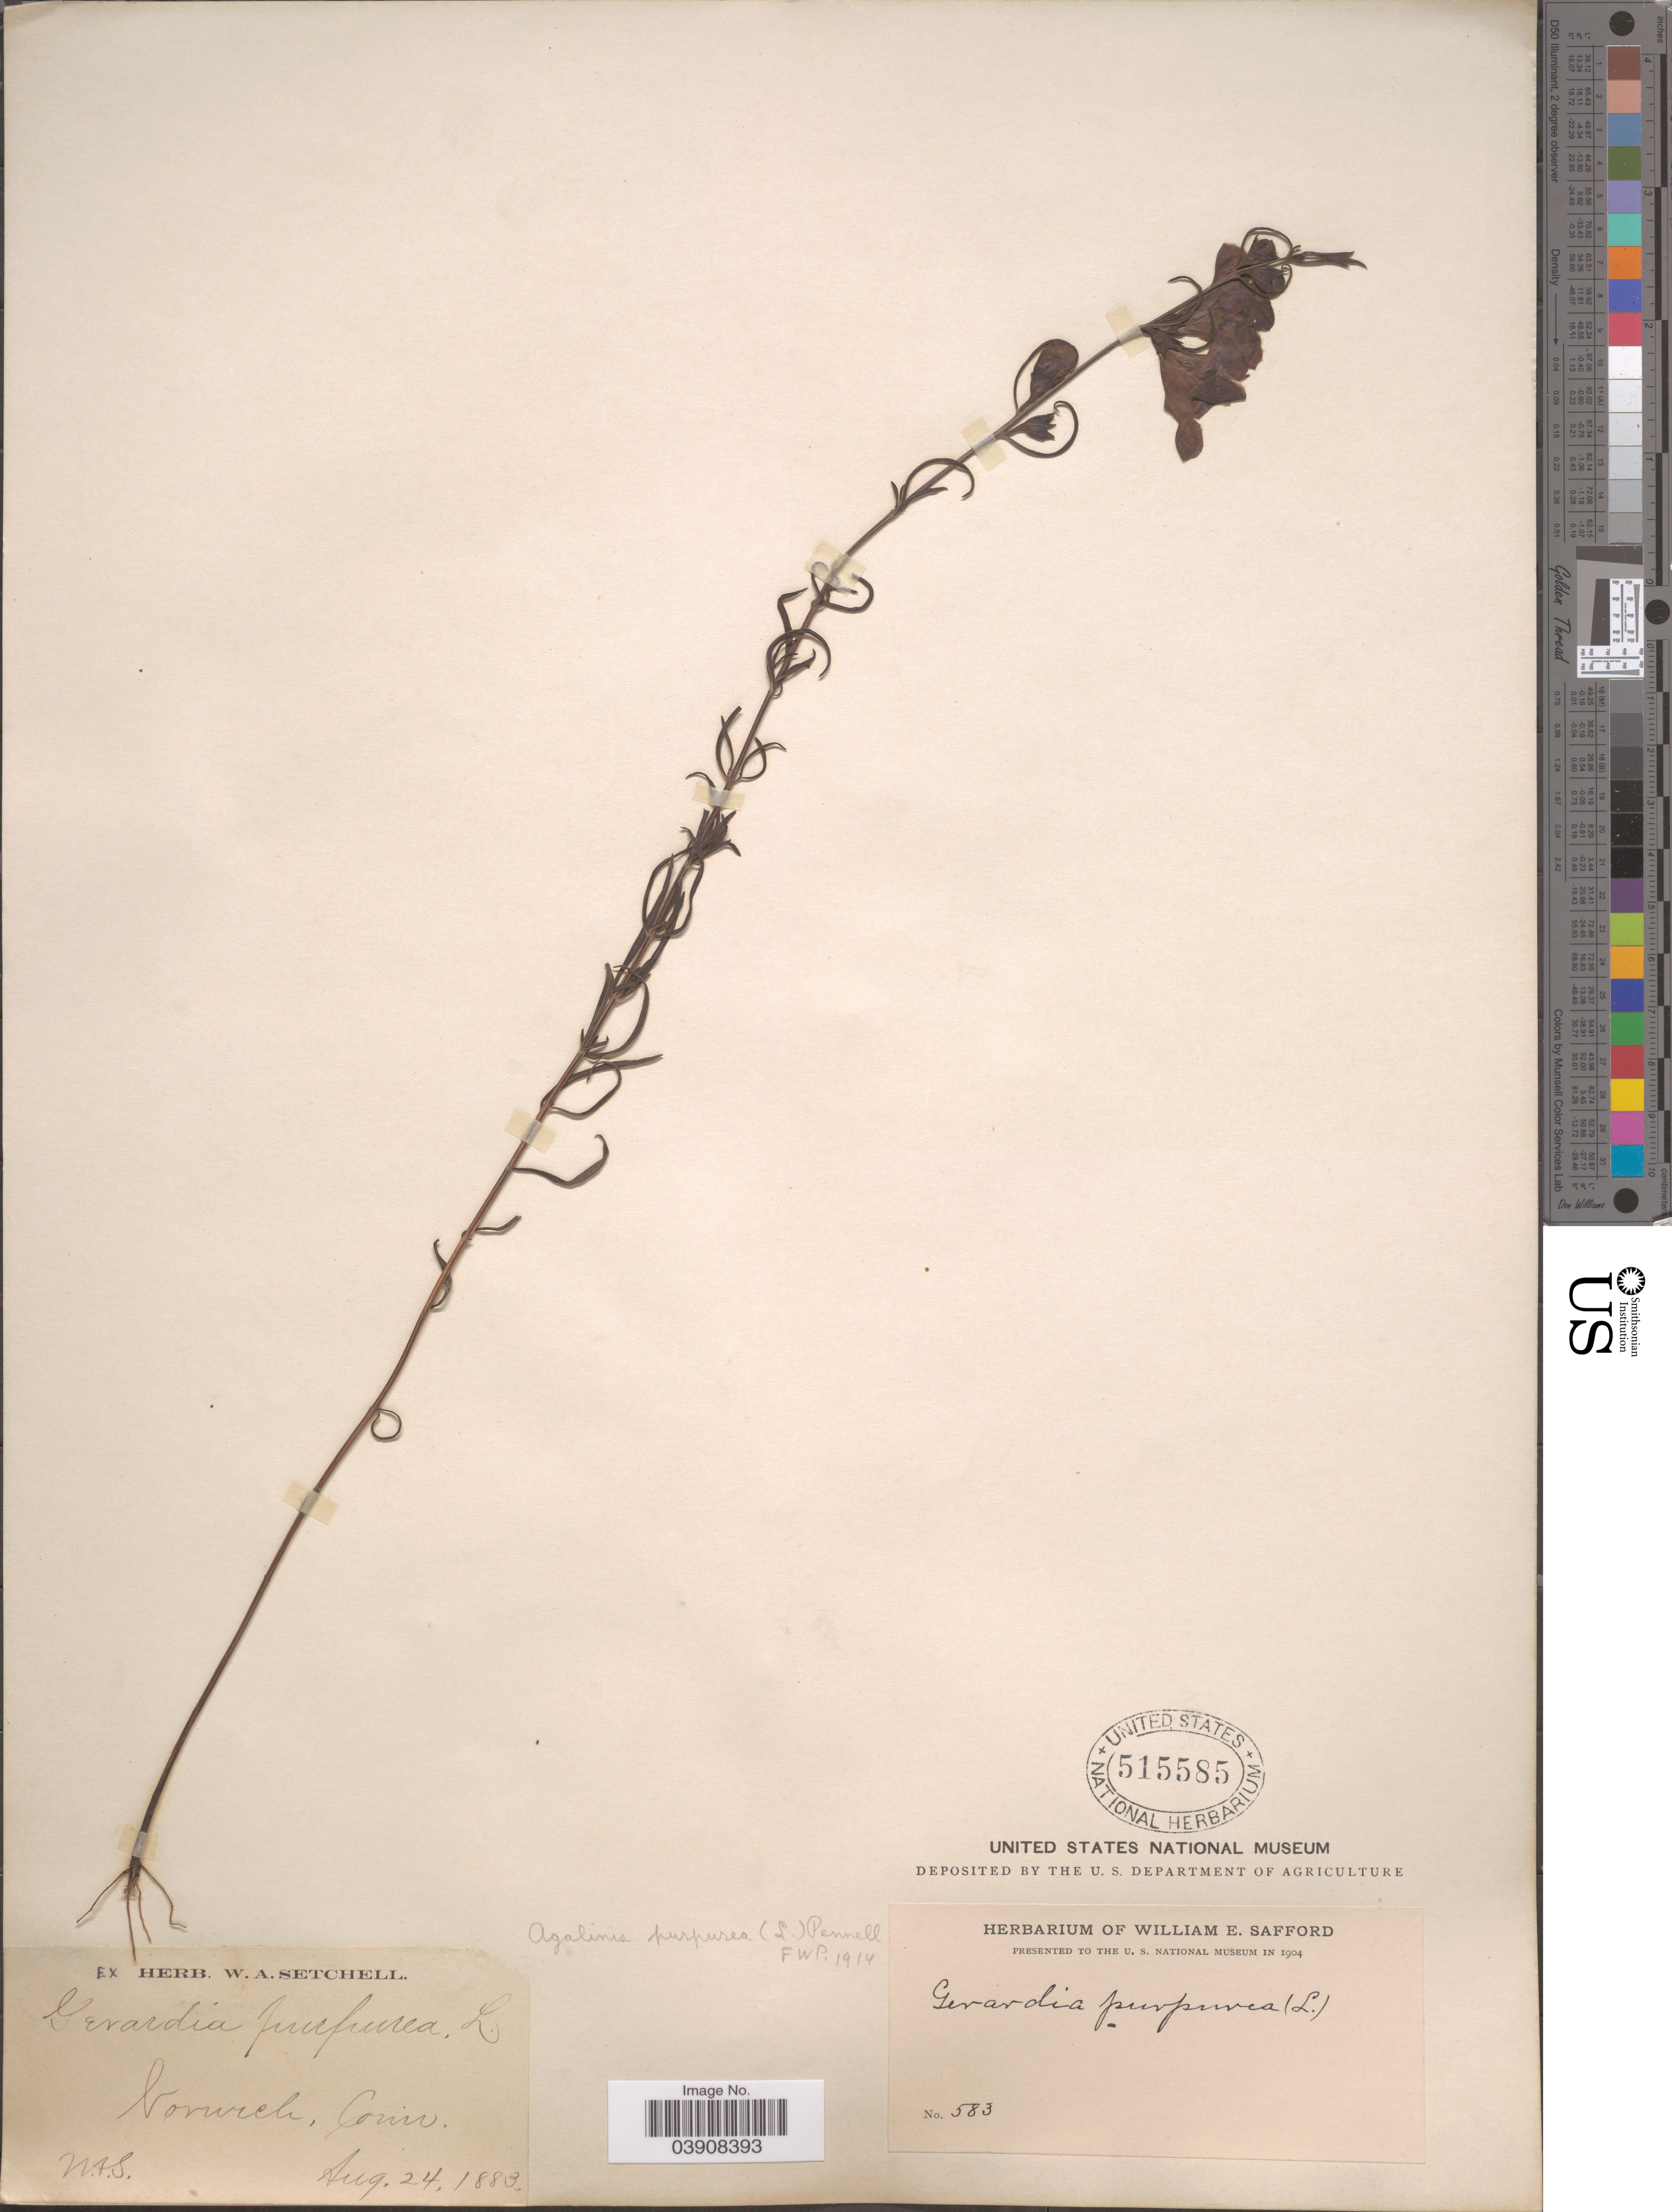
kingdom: Plantae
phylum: Tracheophyta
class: Magnoliopsida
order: Lamiales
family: Orobanchaceae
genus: Agalinis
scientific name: Agalinis purpurea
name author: (L.) Pennell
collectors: W. Setchell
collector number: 583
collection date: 1883-08-24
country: United States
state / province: Connecticut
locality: Norwich.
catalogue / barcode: US 515585